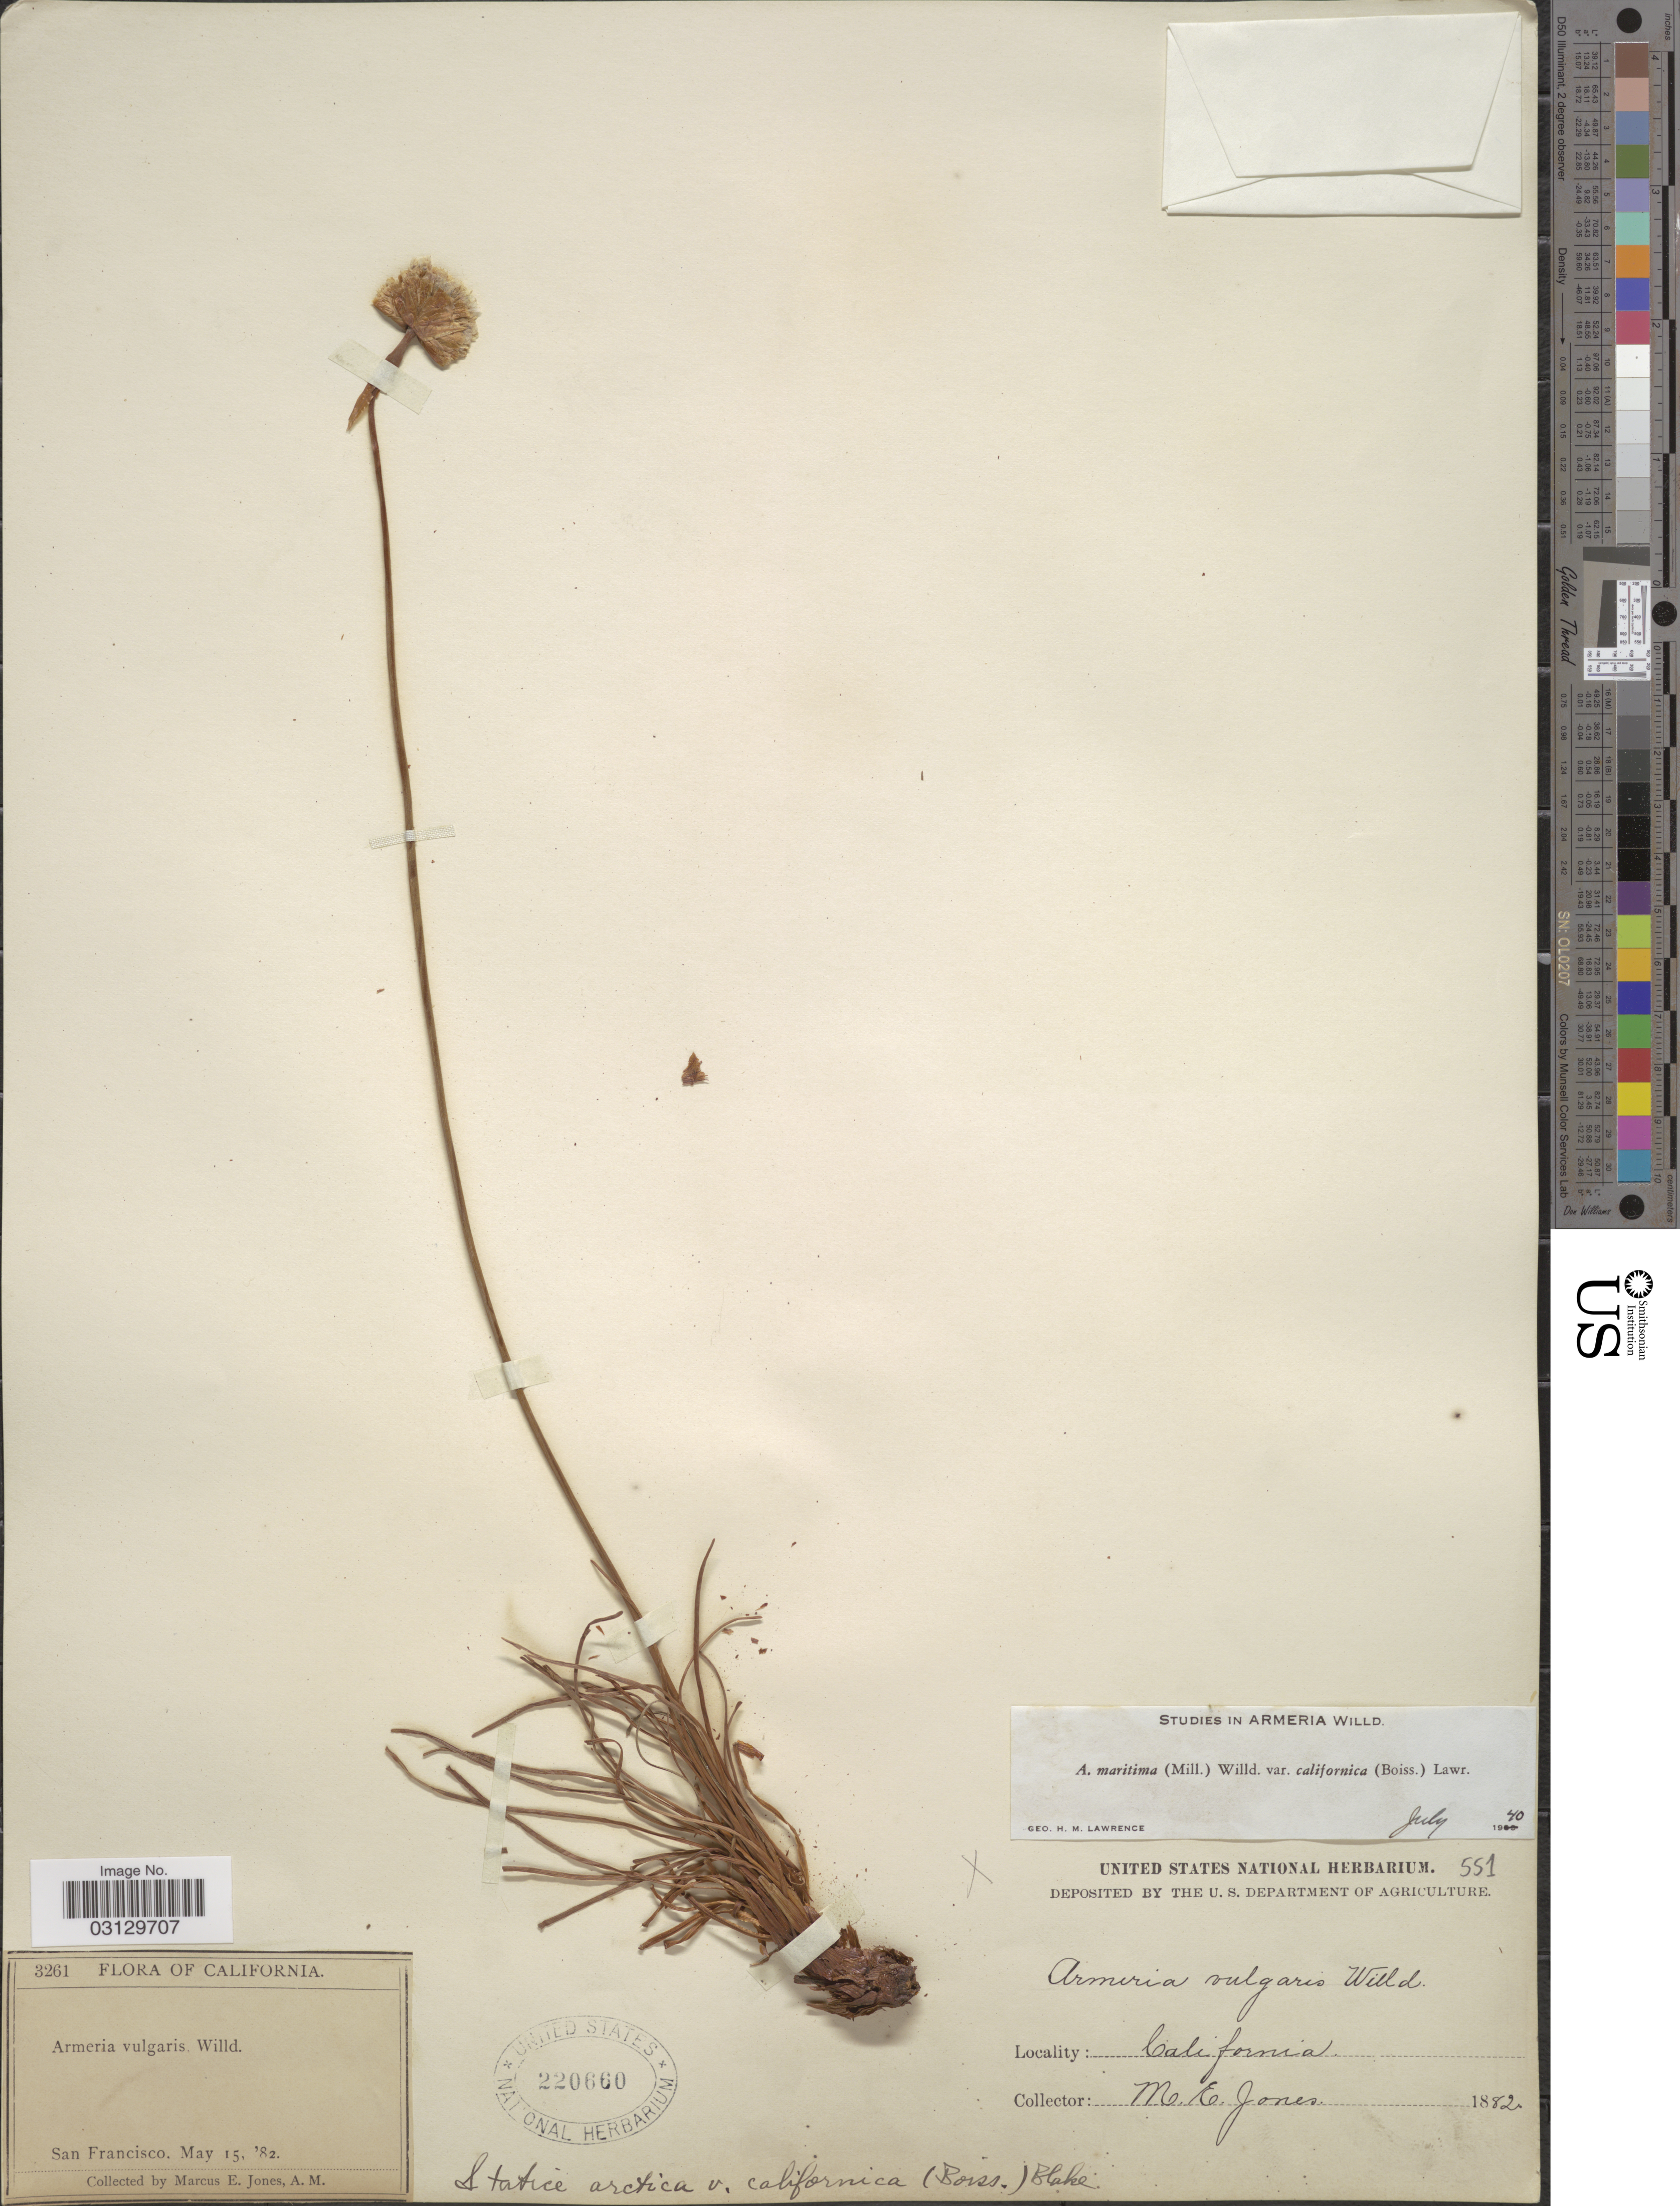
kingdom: Plantae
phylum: Tracheophyta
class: Magnoliopsida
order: Caryophyllales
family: Plumbaginaceae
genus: Armeria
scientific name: Armeria maritima subsp. californica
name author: (Boiss.) A.E. Porsild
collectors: M. E. Jones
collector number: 3261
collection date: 1882-05-15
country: United States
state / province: California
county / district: San Francisco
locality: San Francisco.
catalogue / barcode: US 220660